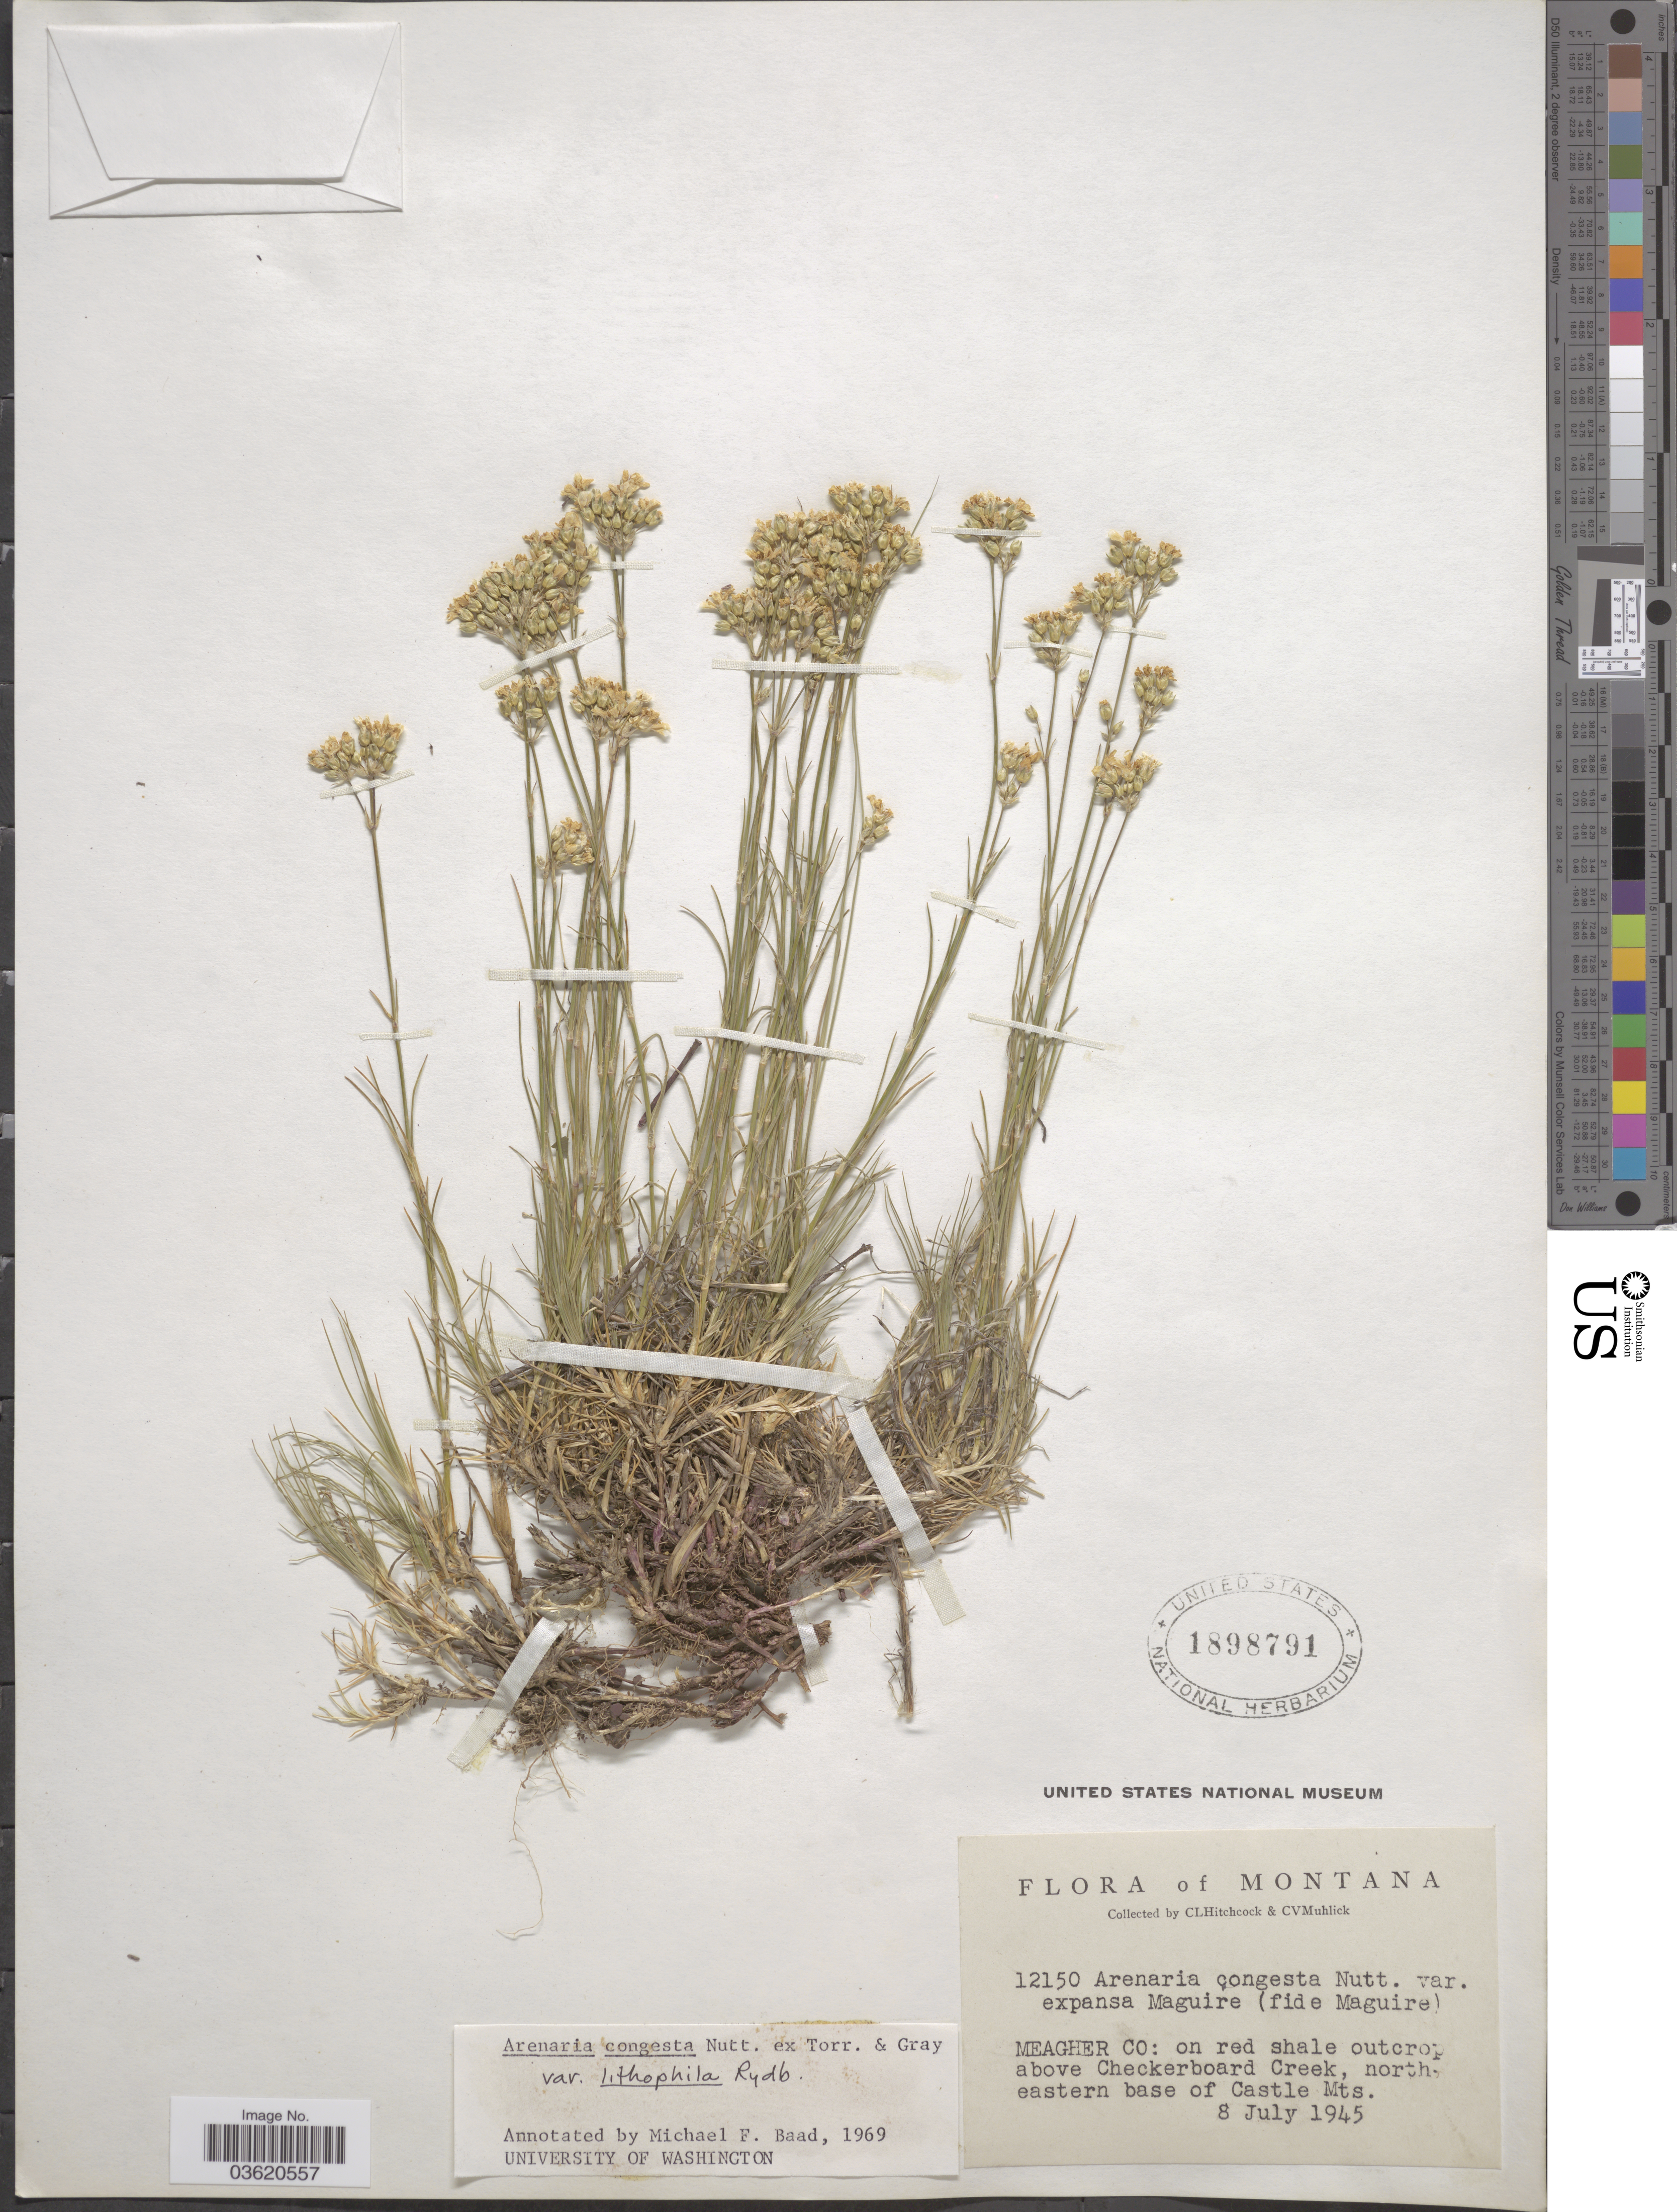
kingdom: Plantae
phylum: Tracheophyta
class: Magnoliopsida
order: Caryophyllales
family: Caryophyllaceae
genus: Eremogone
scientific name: Eremogone congesta var. lithophila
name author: (Rydb.) Dorn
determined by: Strong, Mark T., (BOT), Smithsonian Institution - National Museum of Natural History (UNITED STATES)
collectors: C. L. Hitchcock & C. V. Muhlick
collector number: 12150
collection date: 1945-07-08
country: United States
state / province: Montana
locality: Meagher Co: above Checkerboard Creek, northeastern base of Castle Mts.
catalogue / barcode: US 1898791